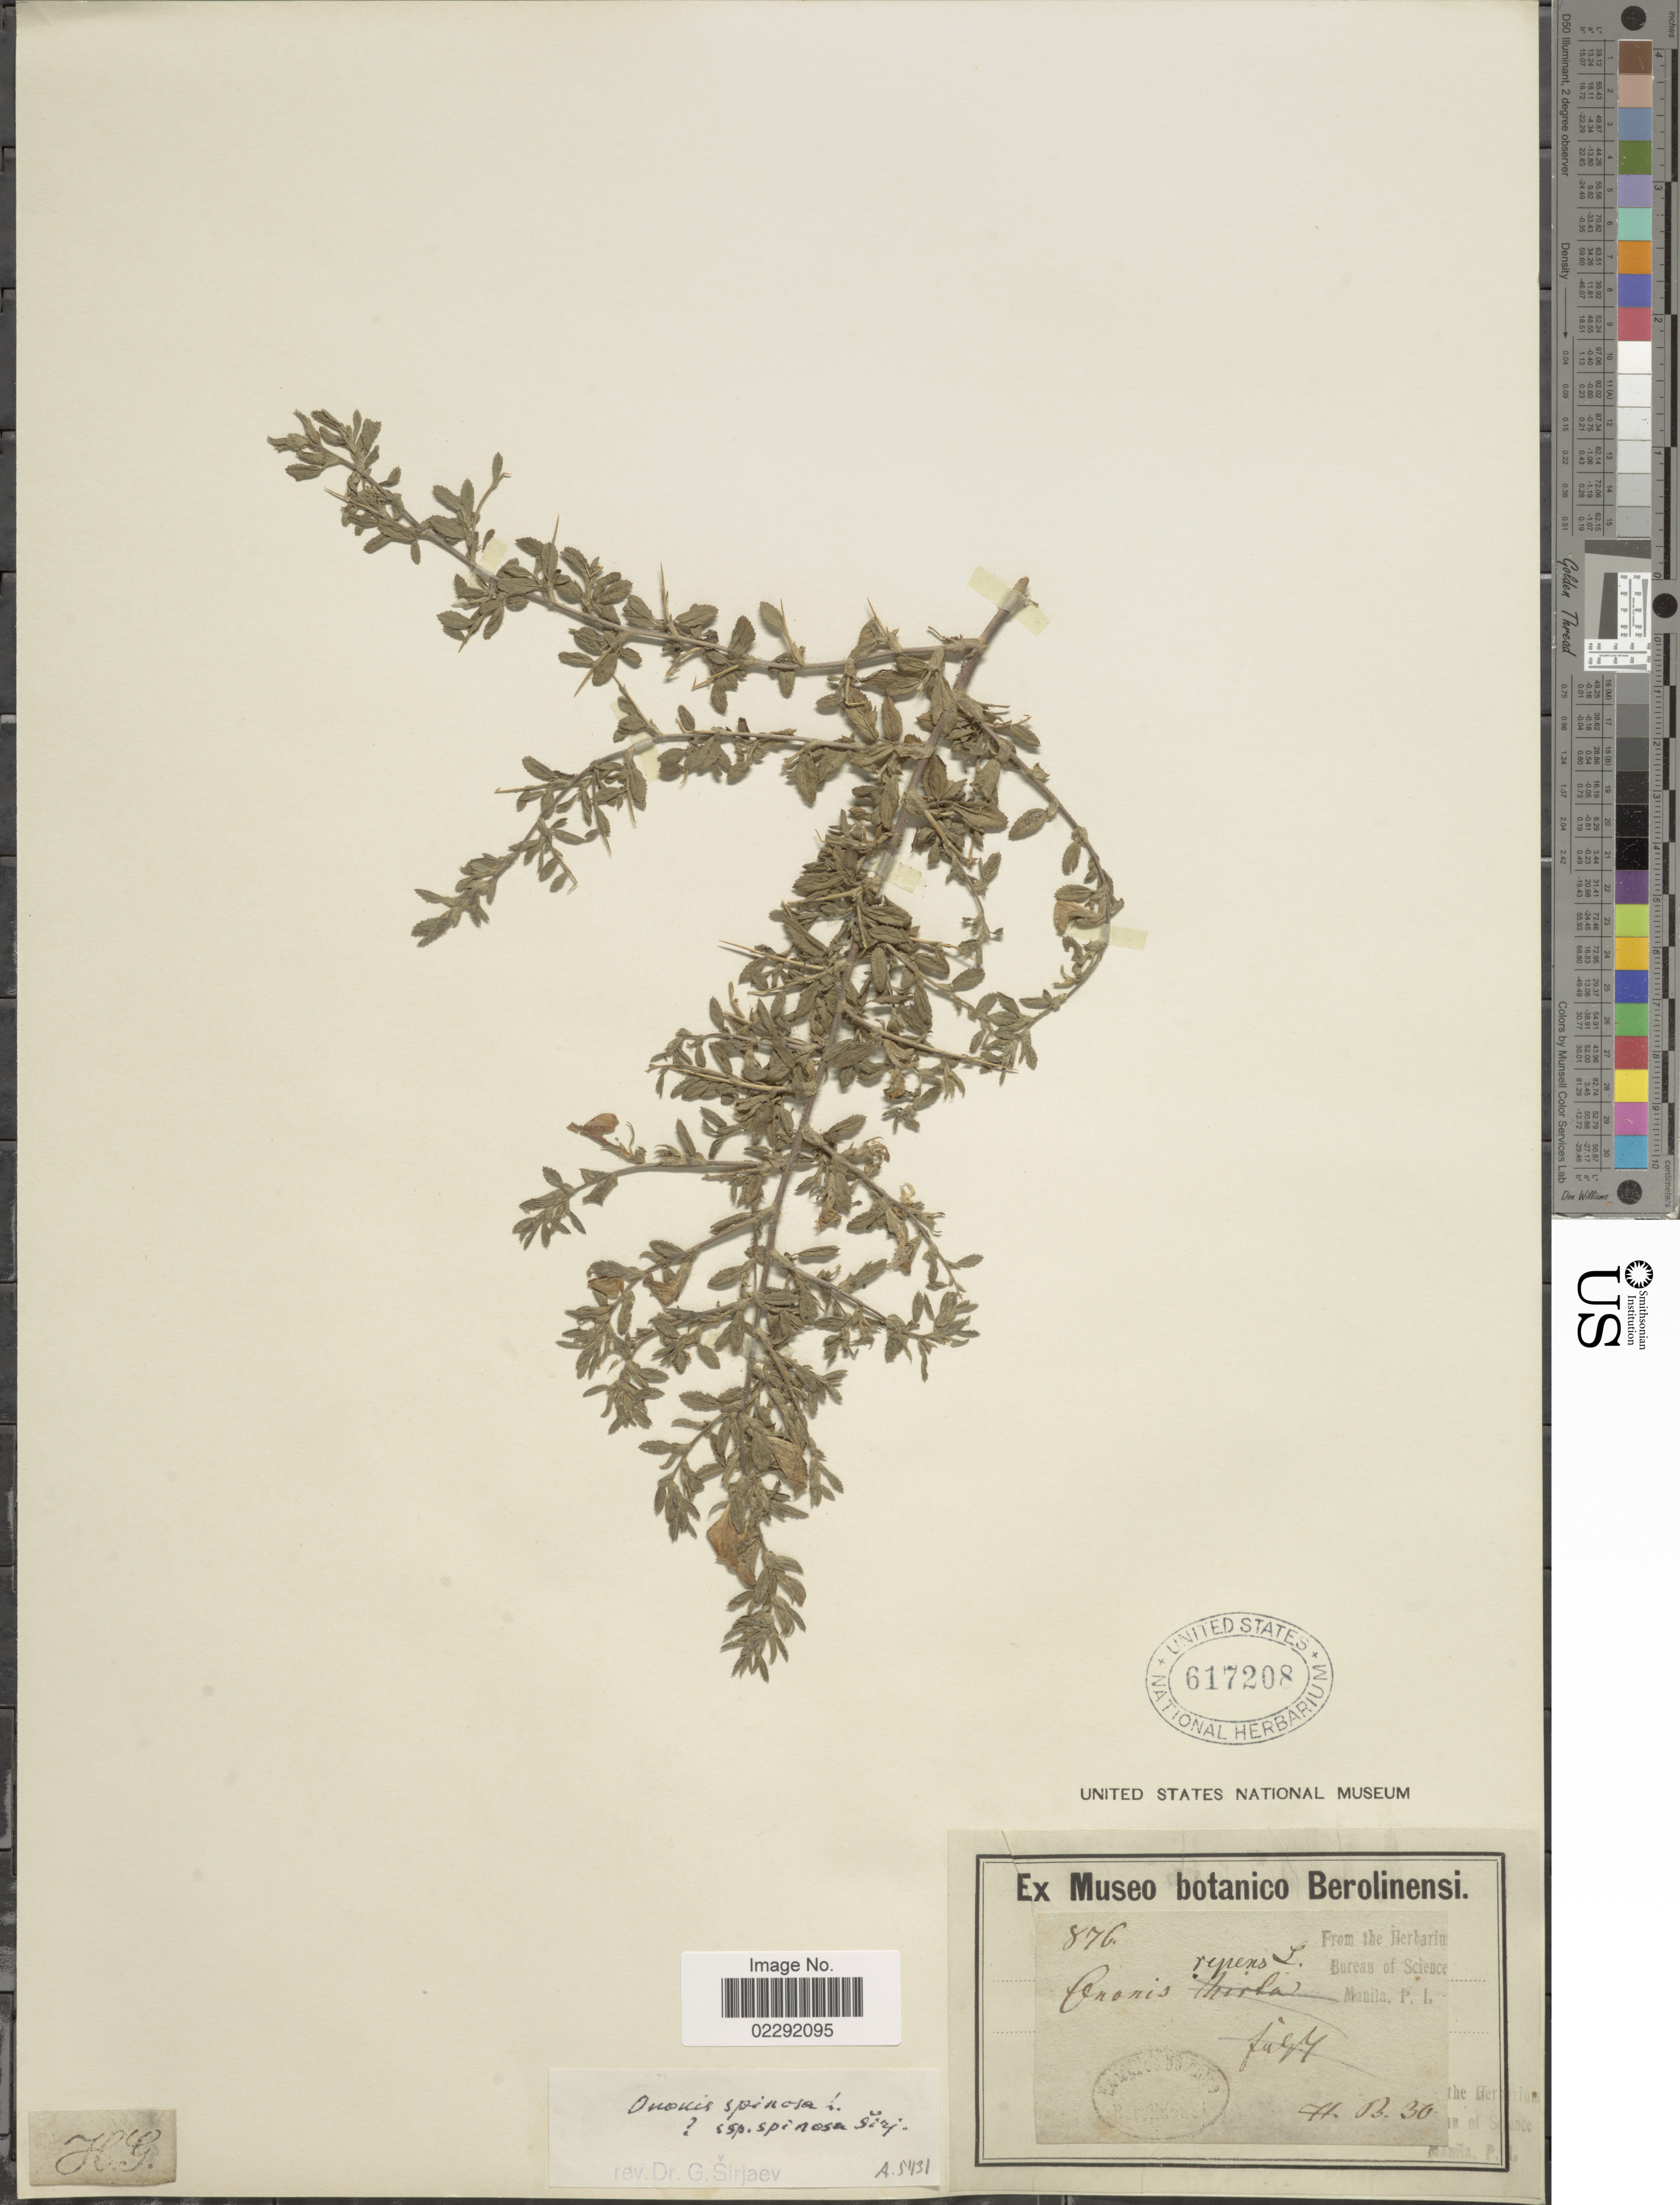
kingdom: Plantae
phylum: Tracheophyta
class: Magnoliopsida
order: Fabales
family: Fabaceae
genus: Ononis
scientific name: Ononis spinosa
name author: L.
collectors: ex Museo Botanico Berolinensi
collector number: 876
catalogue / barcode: US 617208